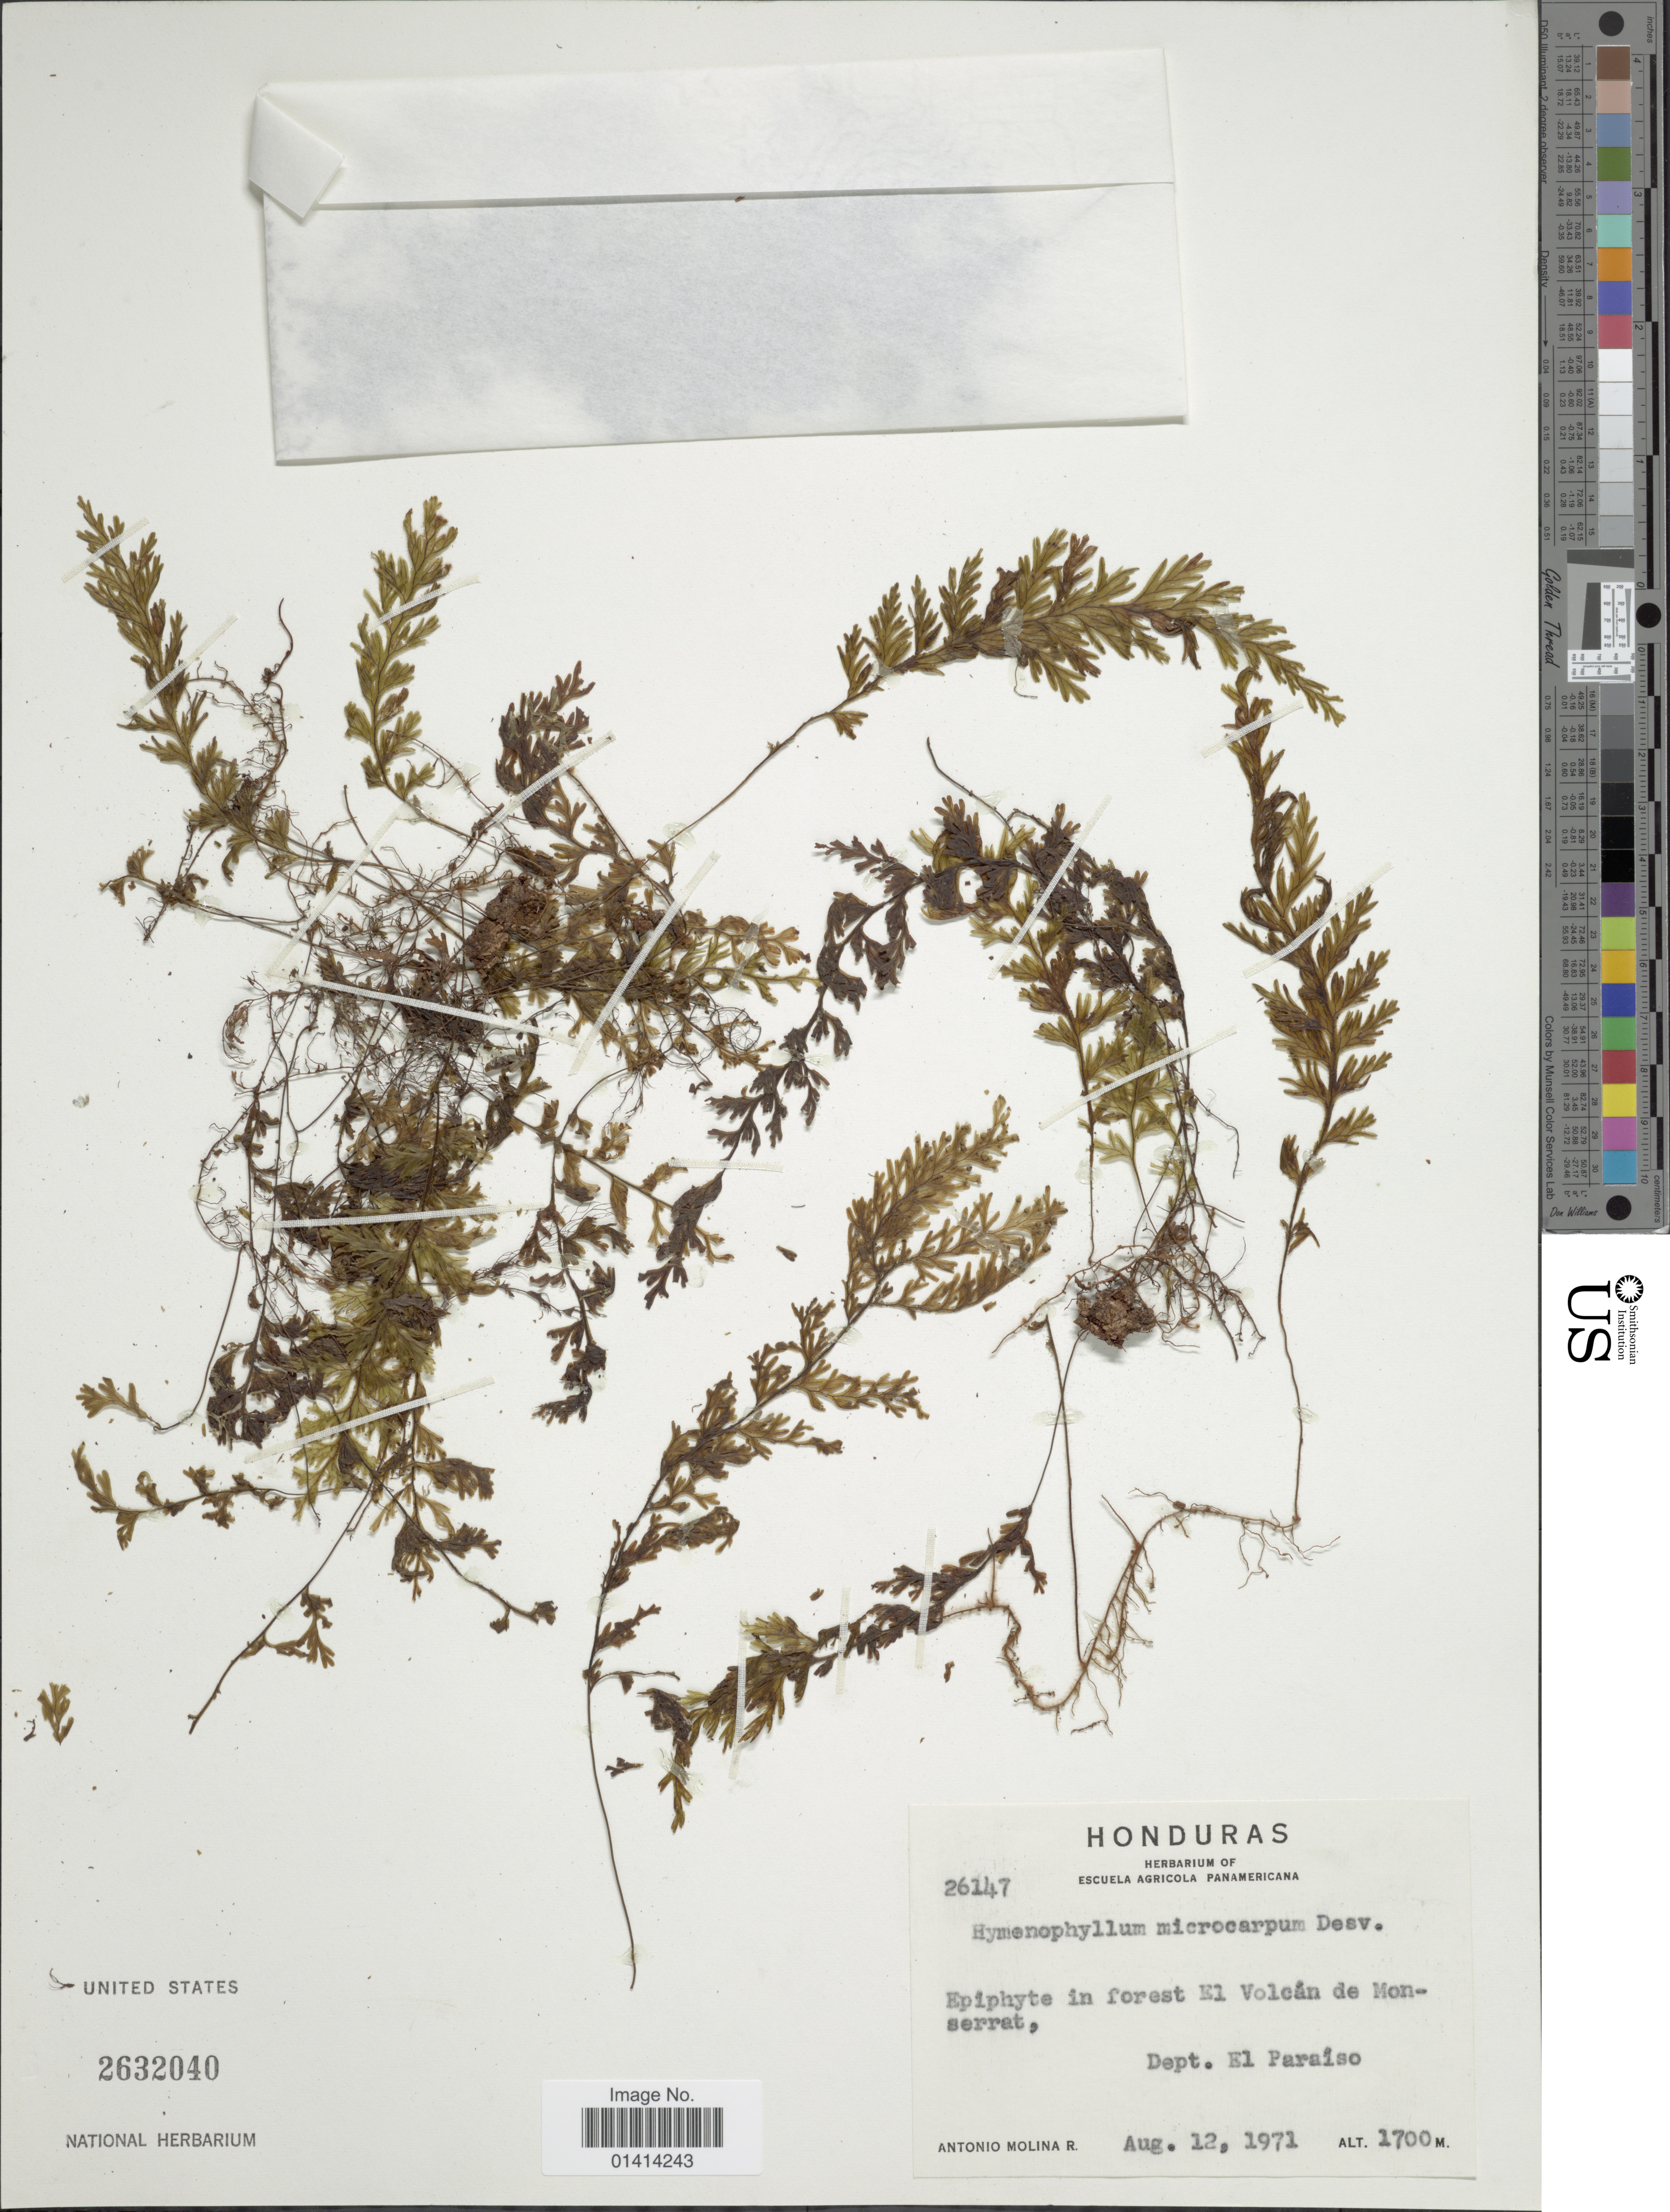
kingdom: Plantae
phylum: Tracheophyta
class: Polypodiopsida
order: Hymenophyllales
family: Hymenophyllaceae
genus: Hymenophyllum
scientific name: Hymenophyllum microcarpum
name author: (Desv.) Lellinger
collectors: A. Molina R.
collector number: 26147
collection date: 1971-08-12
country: Honduras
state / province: El Paraíso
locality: In forest El Volcan de Monserrat, Dept El Paraiso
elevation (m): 1700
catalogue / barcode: US 2632040